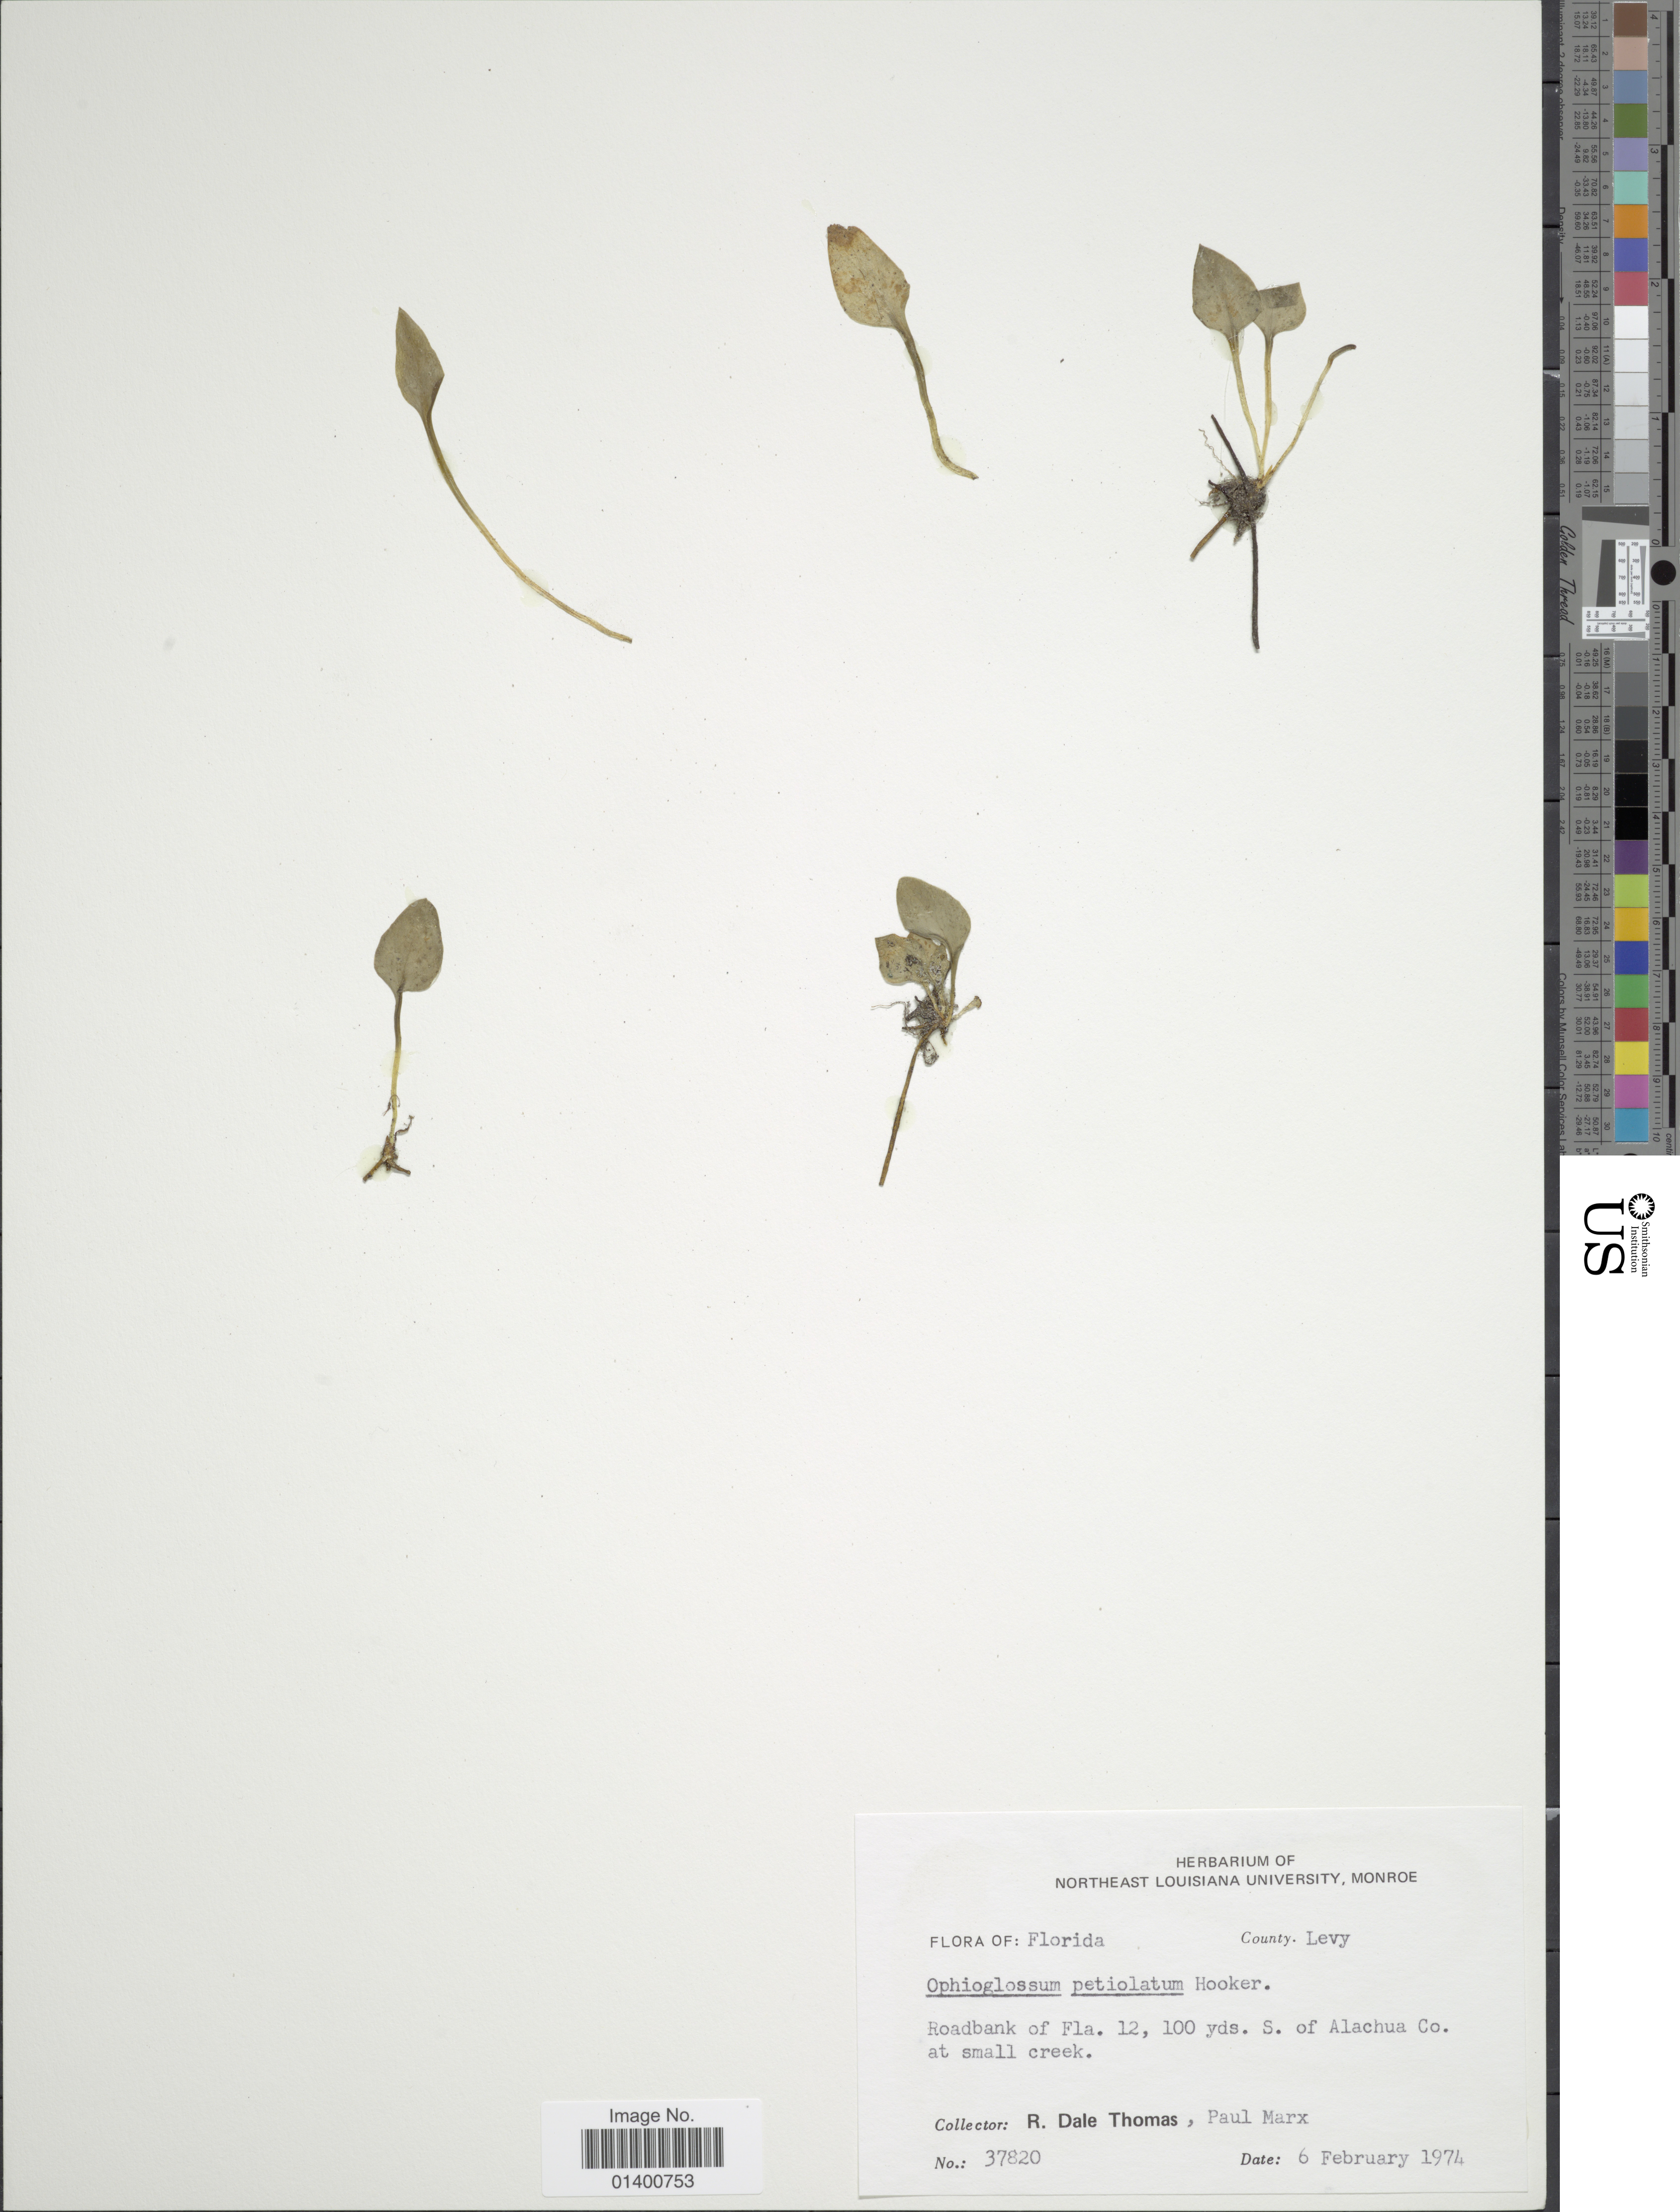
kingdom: Plantae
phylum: Tracheophyta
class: Polypodiopsida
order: Ophioglossales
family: Ophioglossaceae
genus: Ophioglossum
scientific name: Ophioglossum petiolatum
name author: Hook.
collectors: R. Thomas & P. Marx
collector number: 37820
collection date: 1974-02-06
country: United States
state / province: Florida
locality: County Levy, Roadbank of Fla. 12, 100 yds. S. of Alachua Co. at small creek